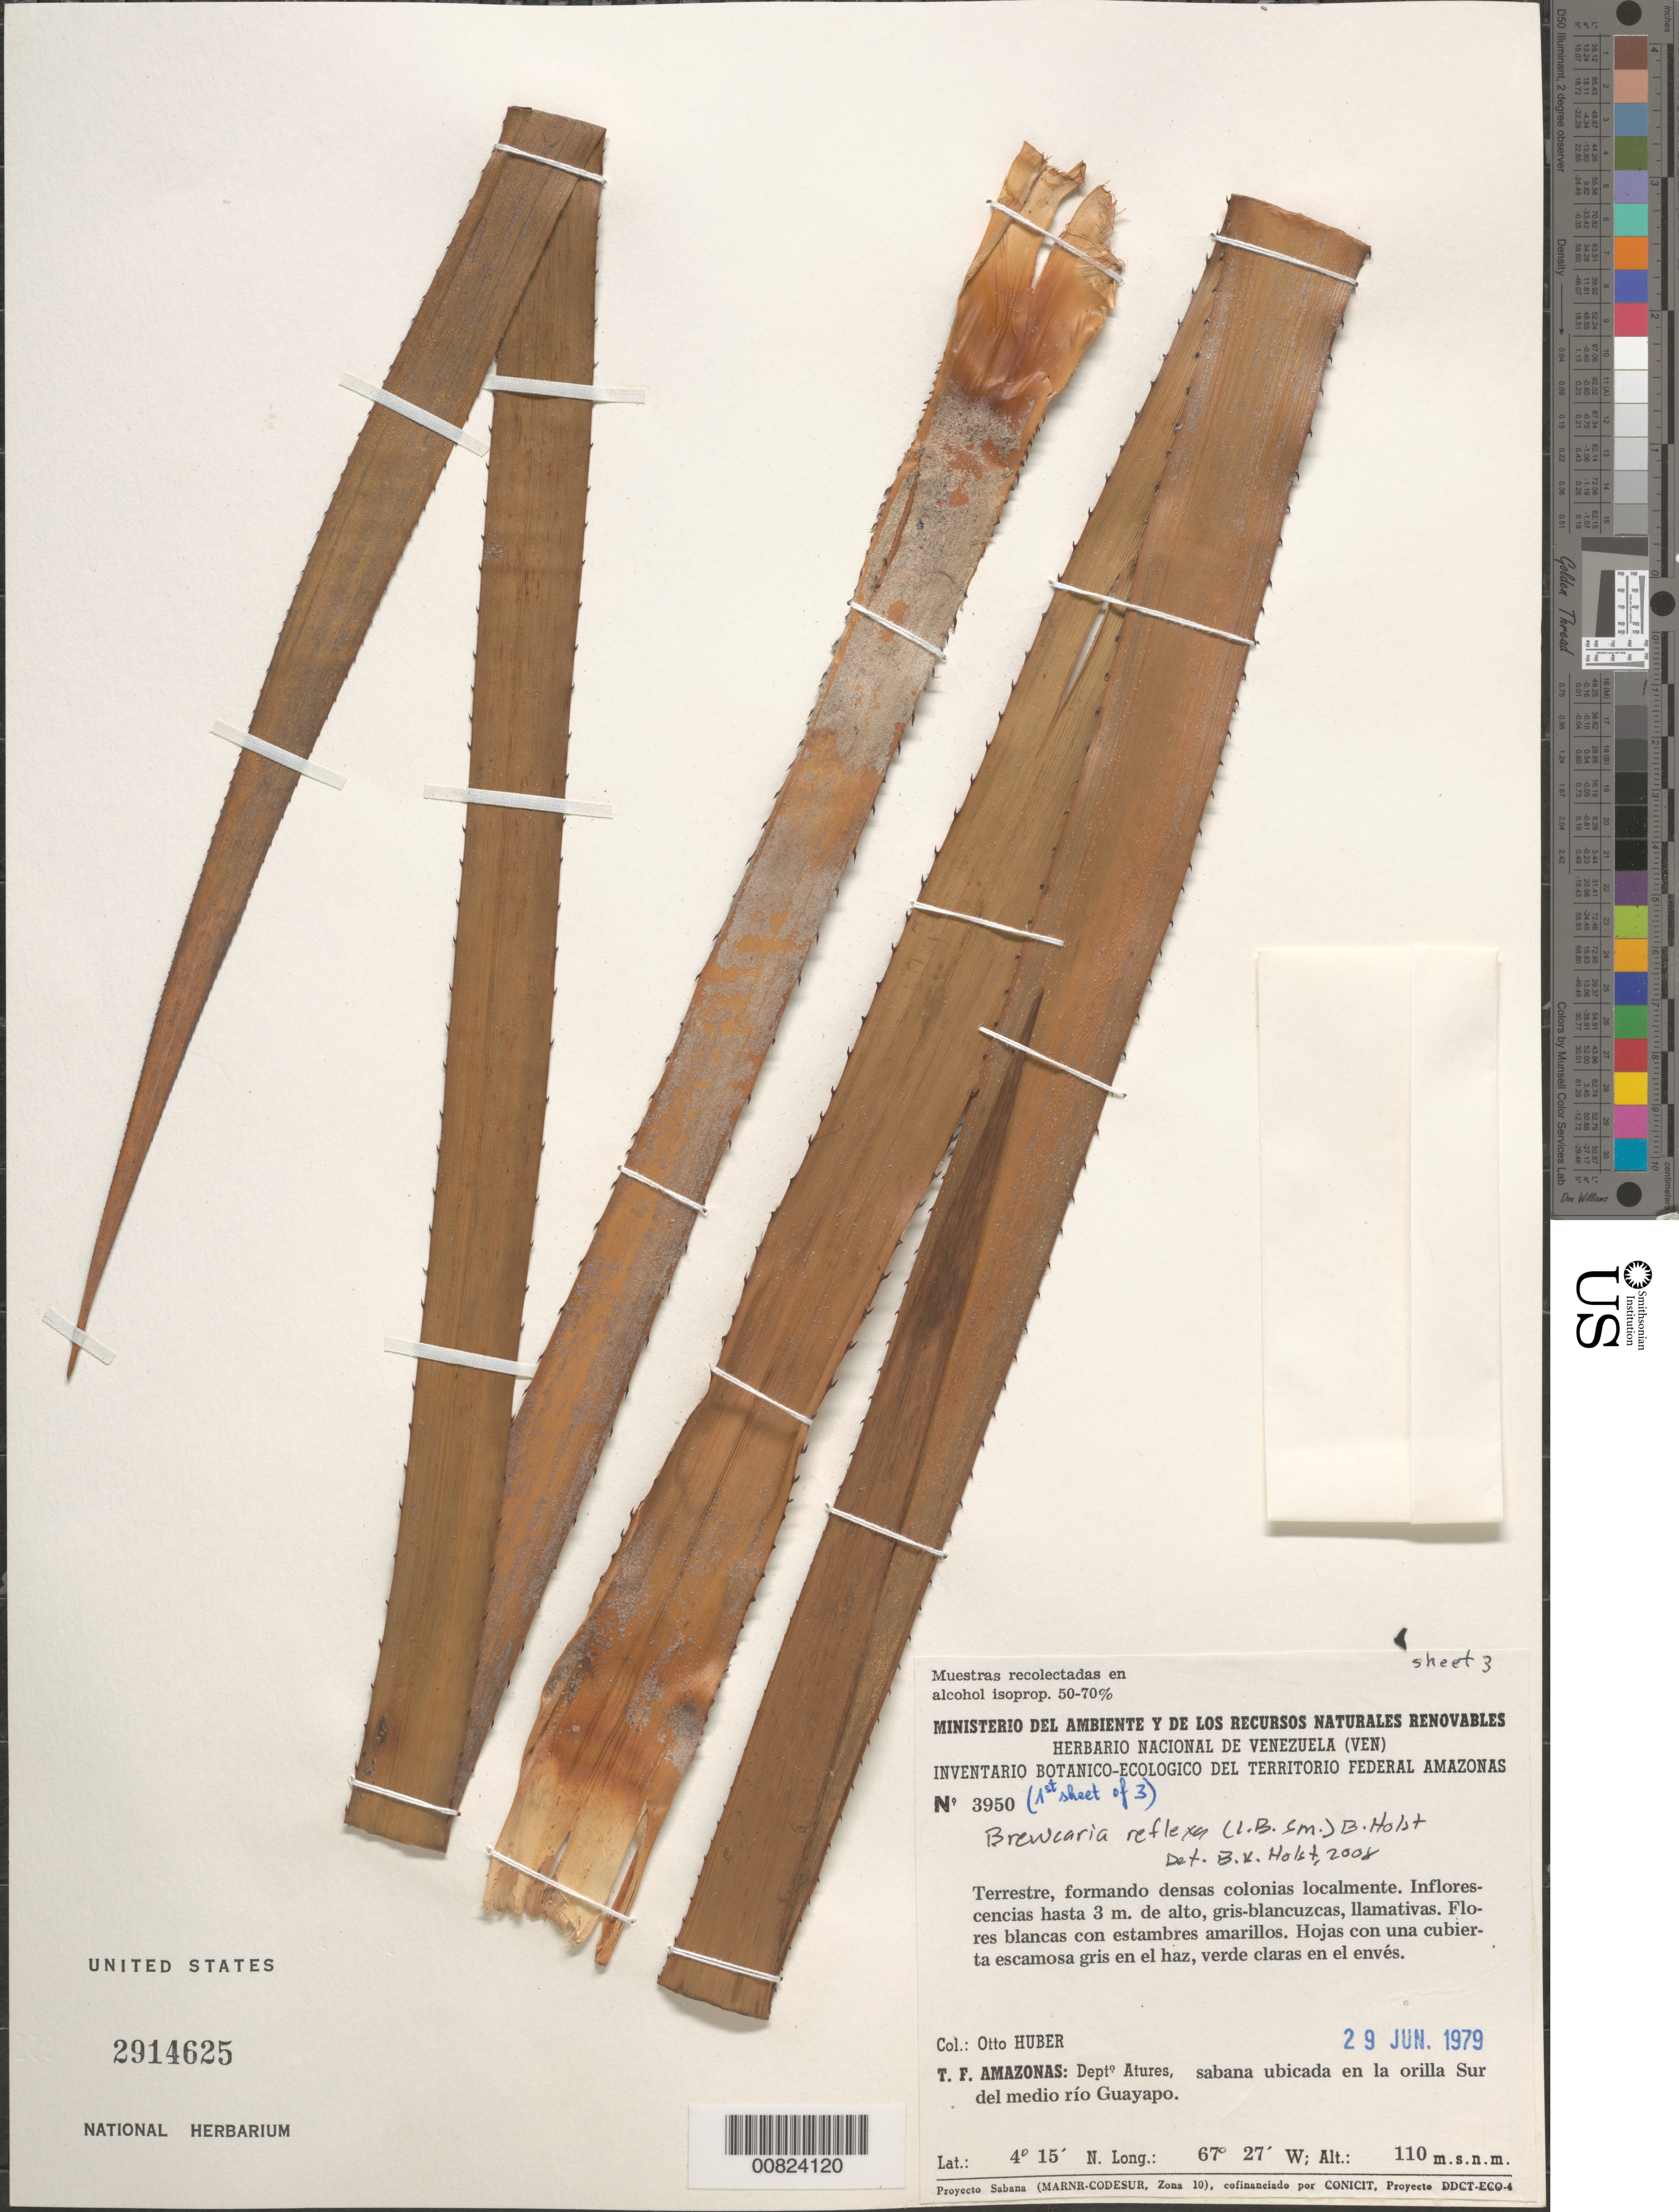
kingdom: Plantae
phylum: Tracheophyta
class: Liliopsida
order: Poales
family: Bromeliaceae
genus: Brewcaria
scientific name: Brewcaria reflexa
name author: (L.B. Sm.) B. Holst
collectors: O. Huber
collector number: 3950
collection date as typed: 29-Jun-79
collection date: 1979-06-29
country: Venezuela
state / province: Amazonas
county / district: Atures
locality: Medio Río Guayapo, S of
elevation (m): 110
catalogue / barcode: US 2914625